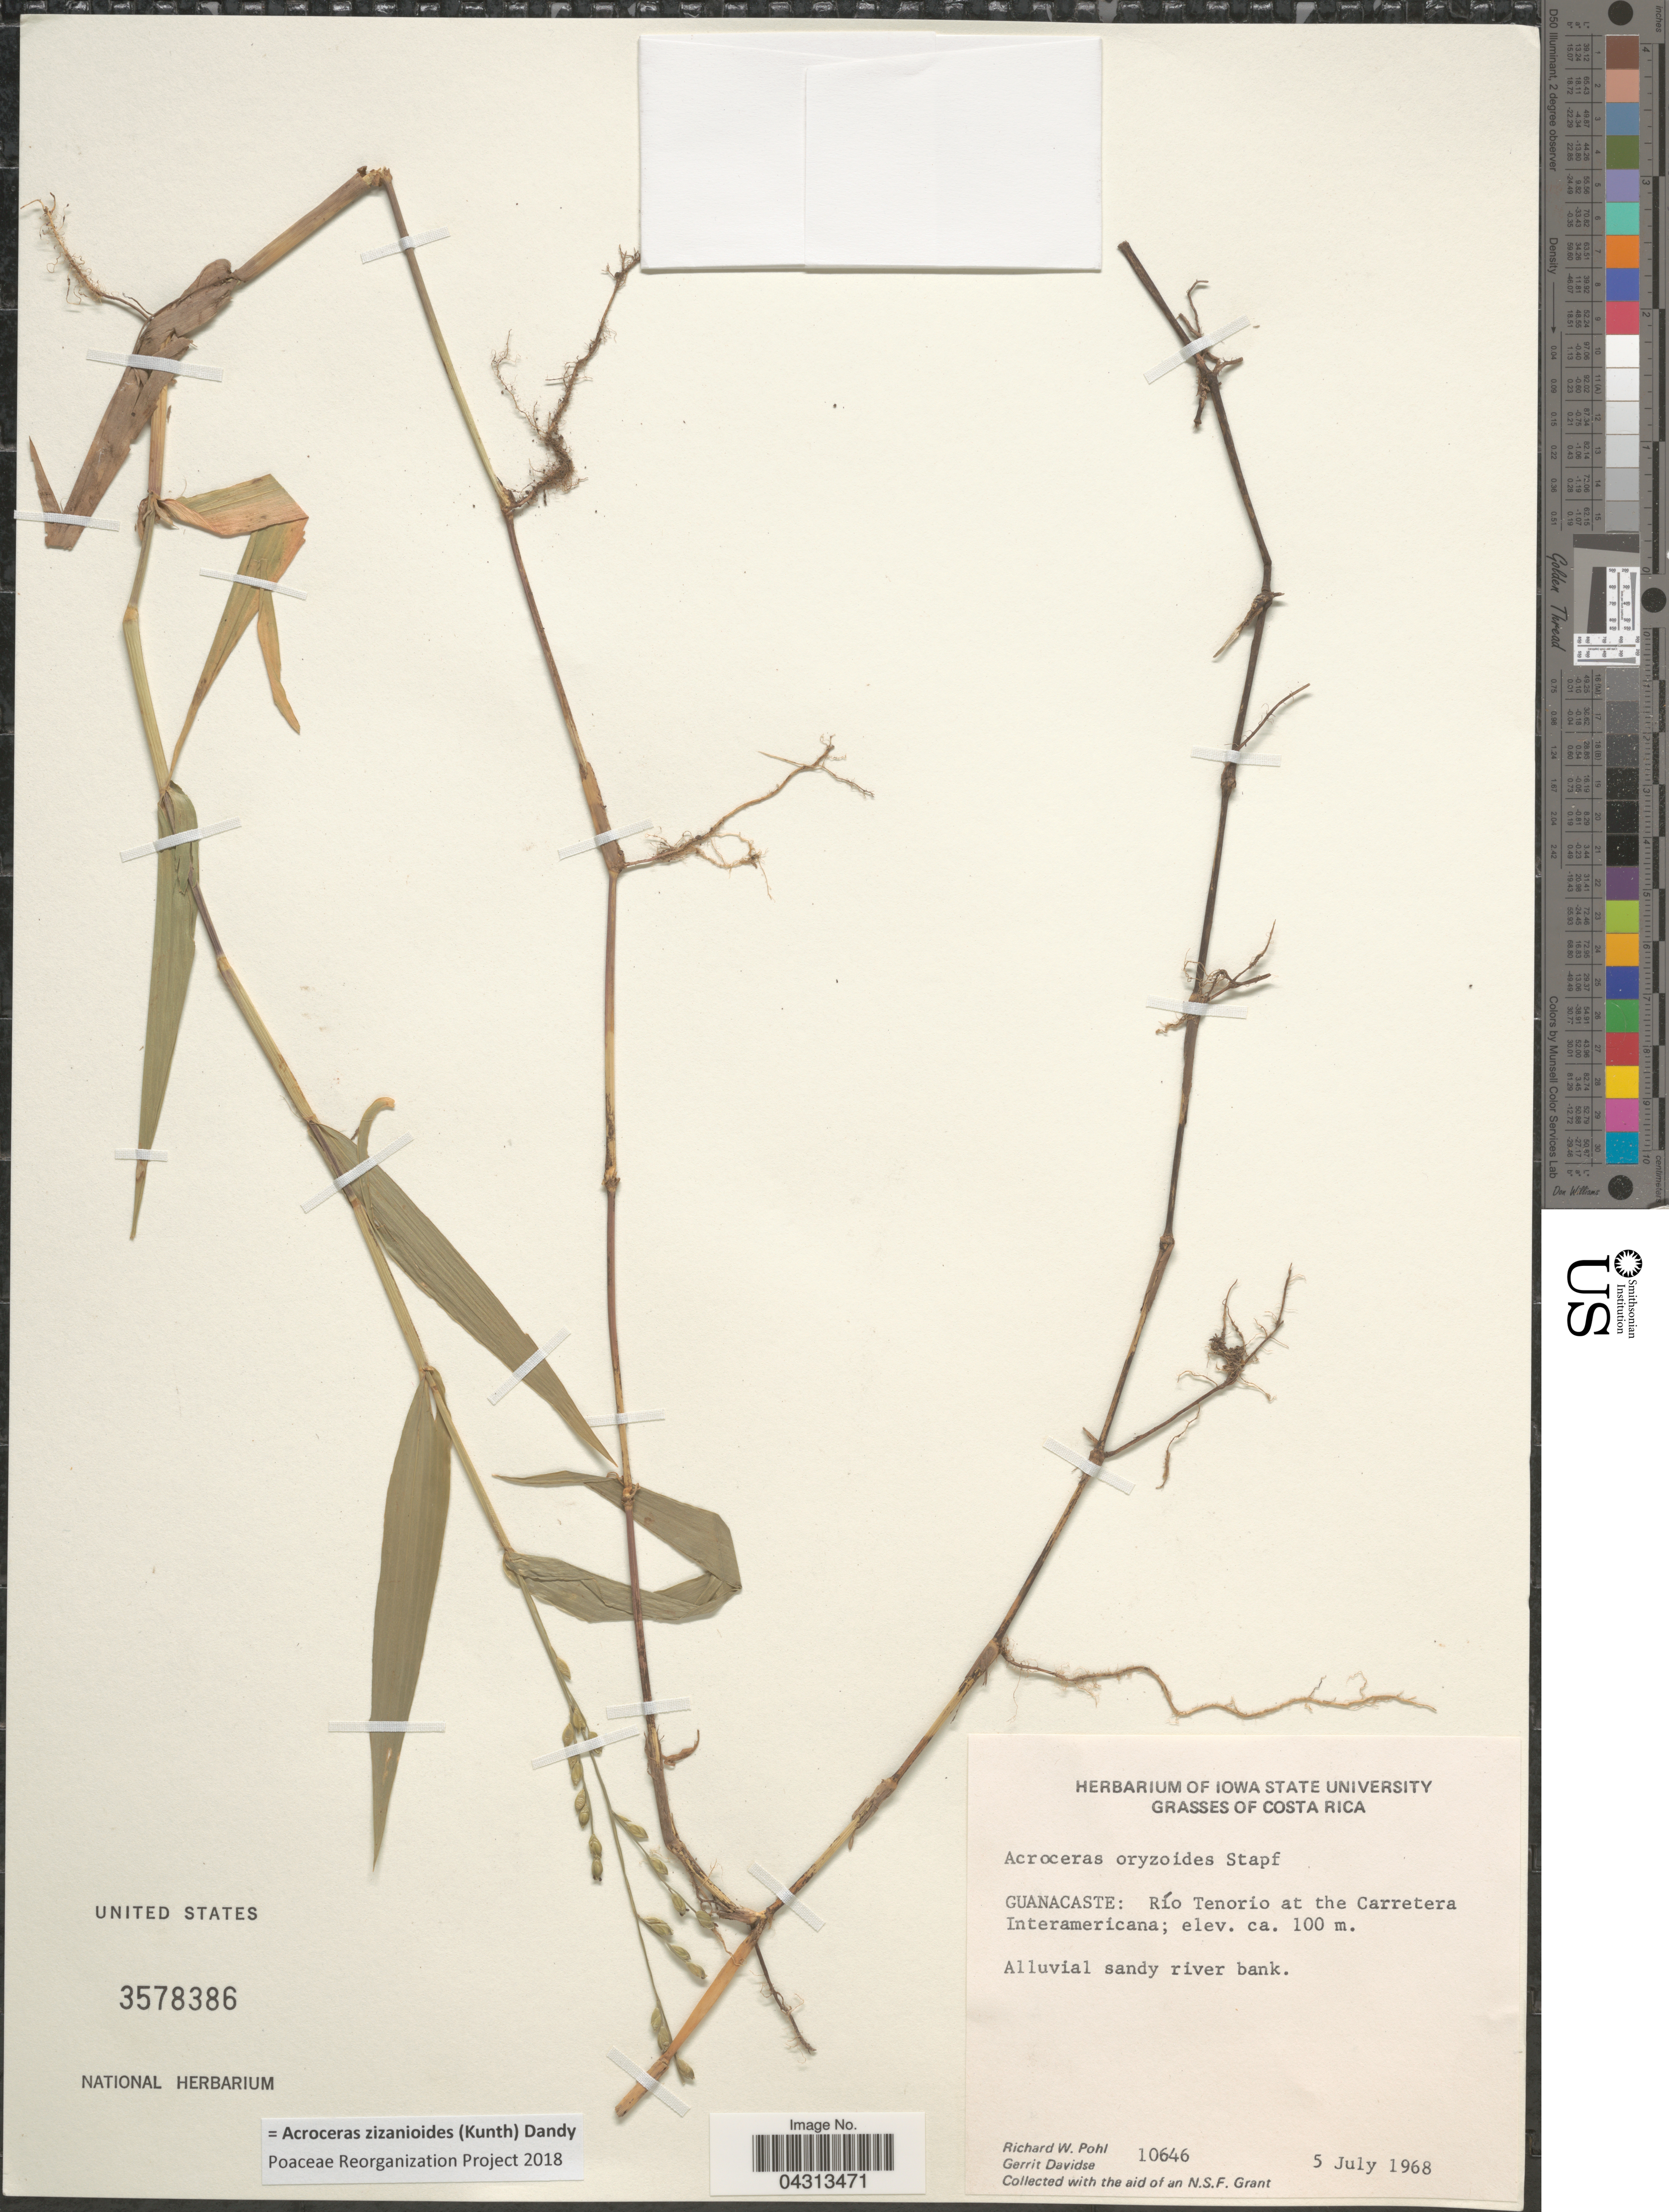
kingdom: Plantae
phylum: Tracheophyta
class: Liliopsida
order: Poales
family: Poaceae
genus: Acroceras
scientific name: Acroceras zizanioides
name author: (Kunth) Dandy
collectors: R. W. Pohl & G. Davidse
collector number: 10646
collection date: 1968-07-05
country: Costa Rica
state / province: Guanacaste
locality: Río Tenorio at the Carretera Interamericana. Alluvial sandy river bank.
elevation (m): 100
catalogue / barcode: US 3578386